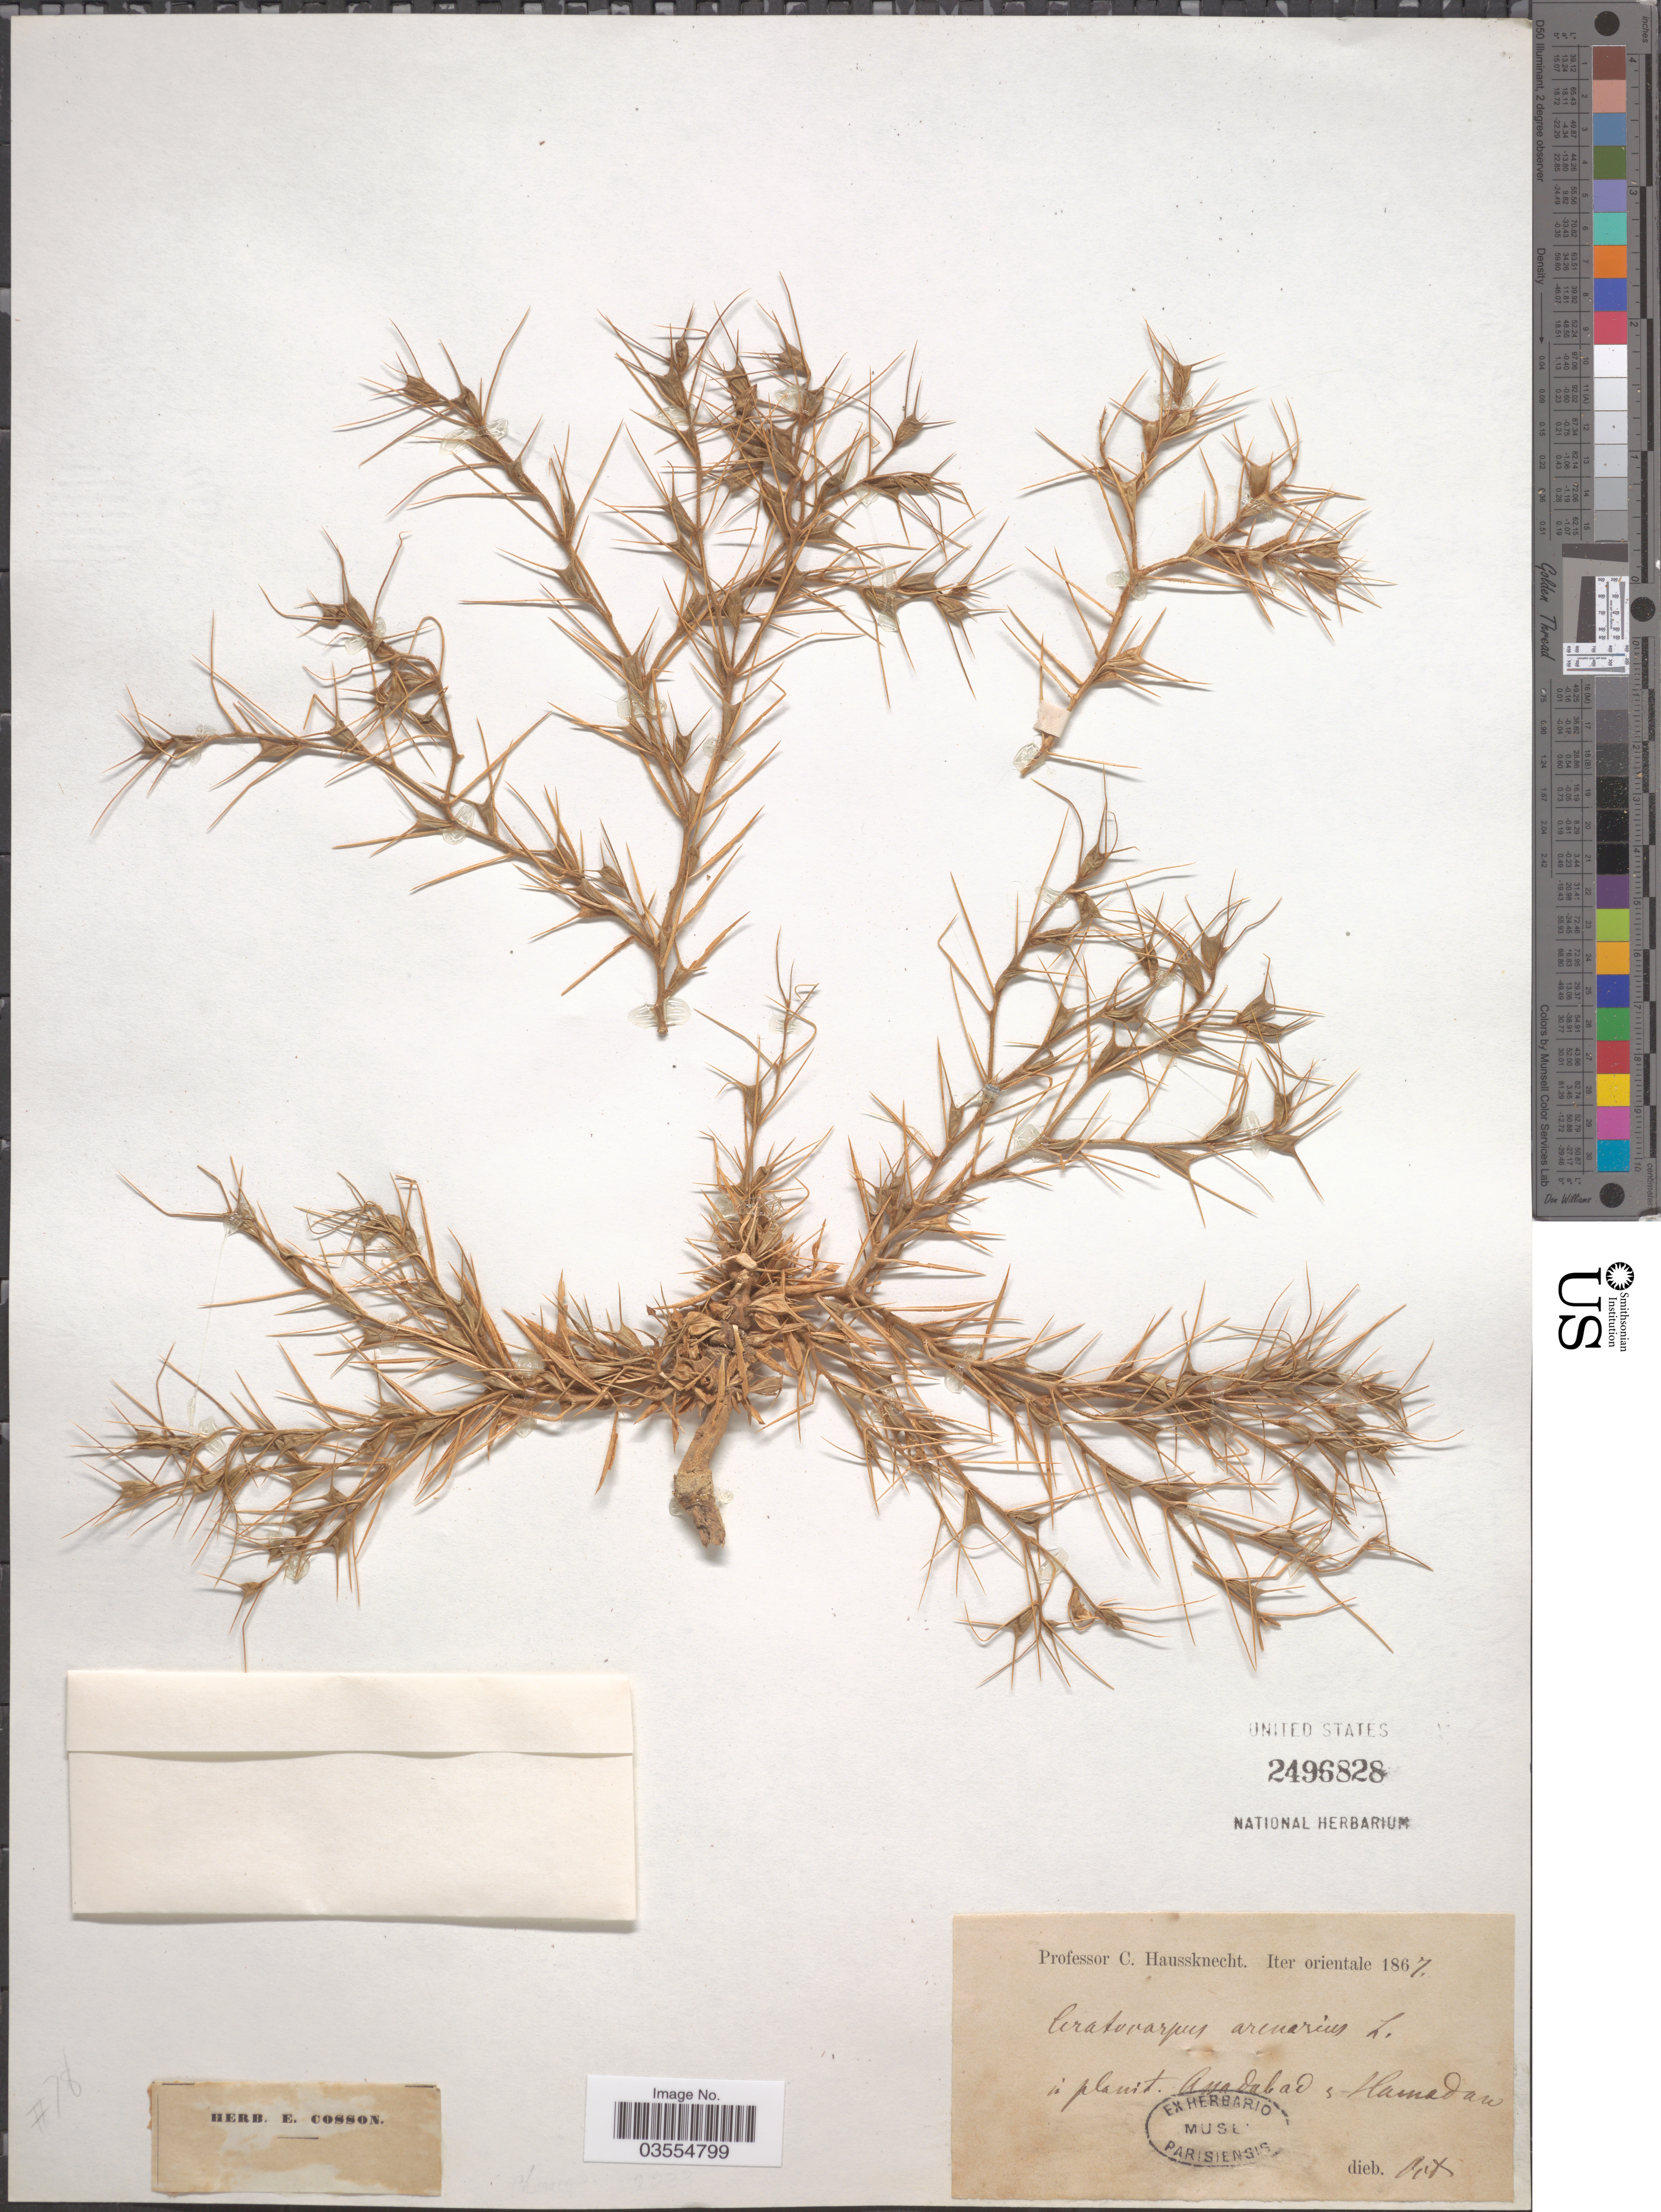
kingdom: Plantae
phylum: Tracheophyta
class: Magnoliopsida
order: Caryophyllales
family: Amaranthaceae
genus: Ceratocarpus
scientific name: Ceratocarpus arenarius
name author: L.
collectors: C. Haussknecht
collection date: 1867-10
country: Iran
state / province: Hamadan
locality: Iter orientale, in planit. Assadabad & Hamadan.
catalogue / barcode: US 2496828